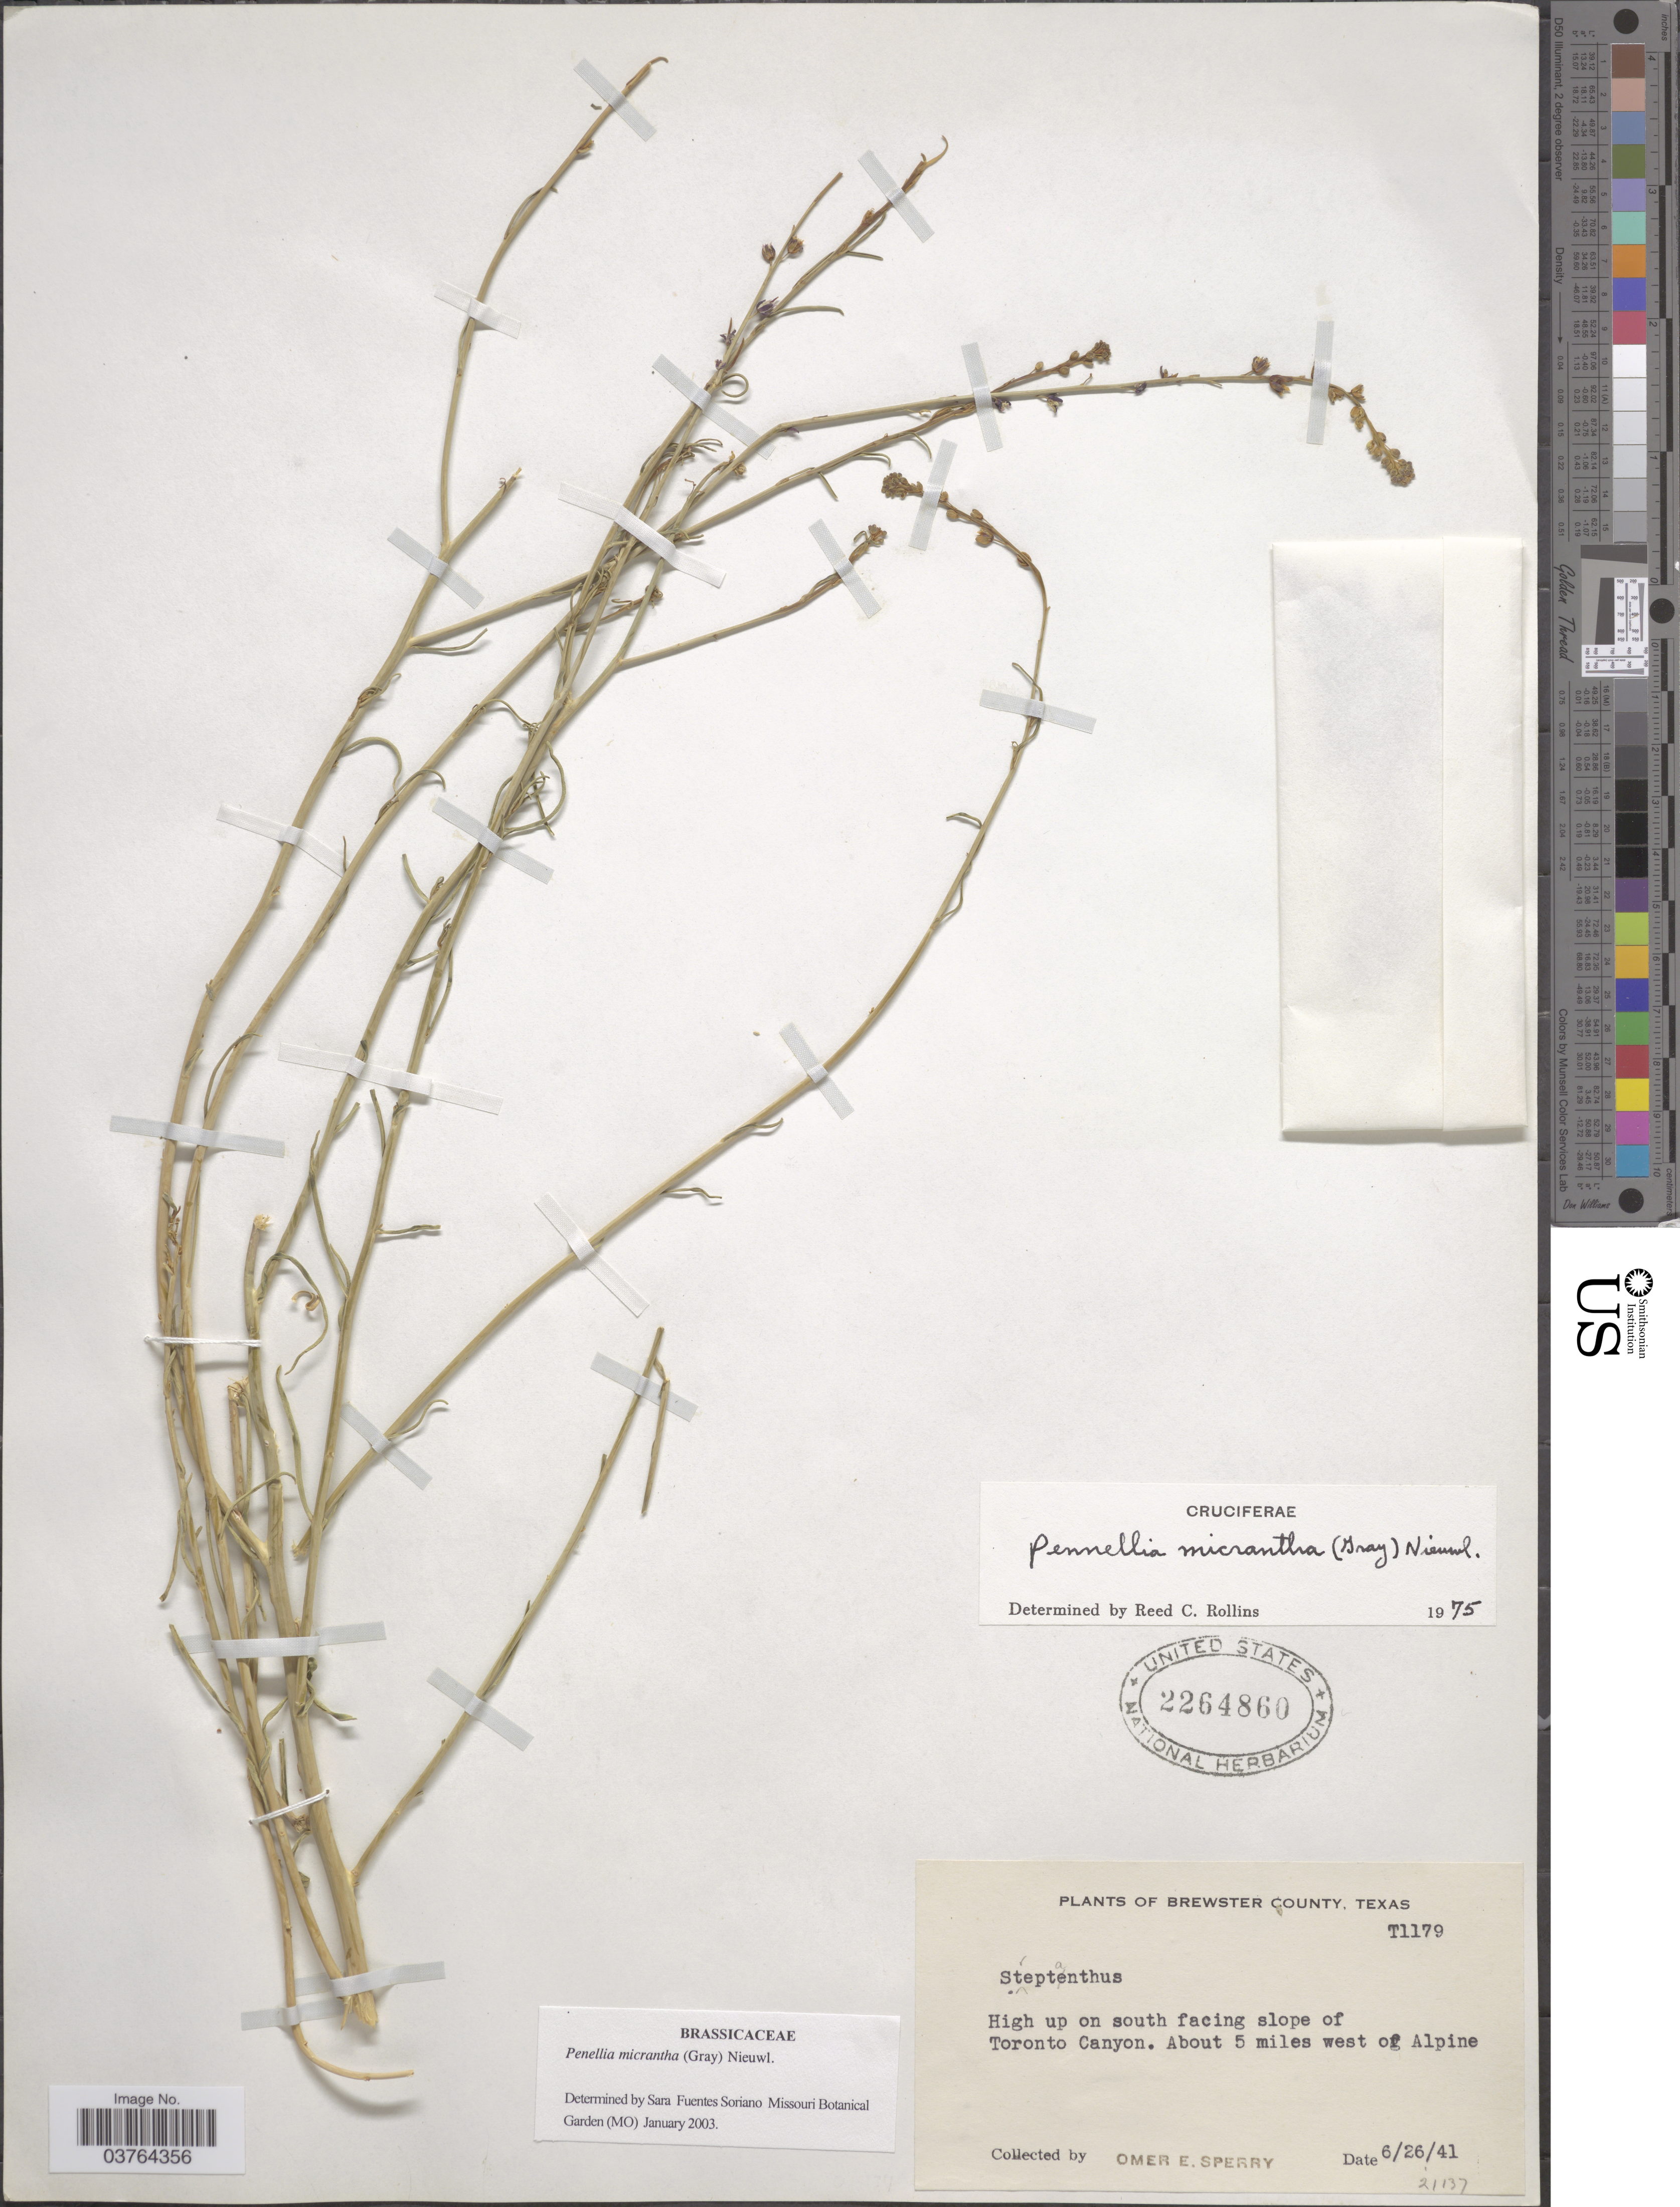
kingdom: Plantae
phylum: Tracheophyta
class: Magnoliopsida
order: Brassicales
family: Brassicaceae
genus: Pennellia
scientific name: Pennellia micrantha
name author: (A. Gray) Nieuwl.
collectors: O. E. Sperry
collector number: T1179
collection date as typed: Transcribed d/m/y: 26/6/41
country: United States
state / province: Texas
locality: Brewster County. High up on south facing slope of Toronto Canyon. About 5 miles west of Alpine.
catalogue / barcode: US 2264860